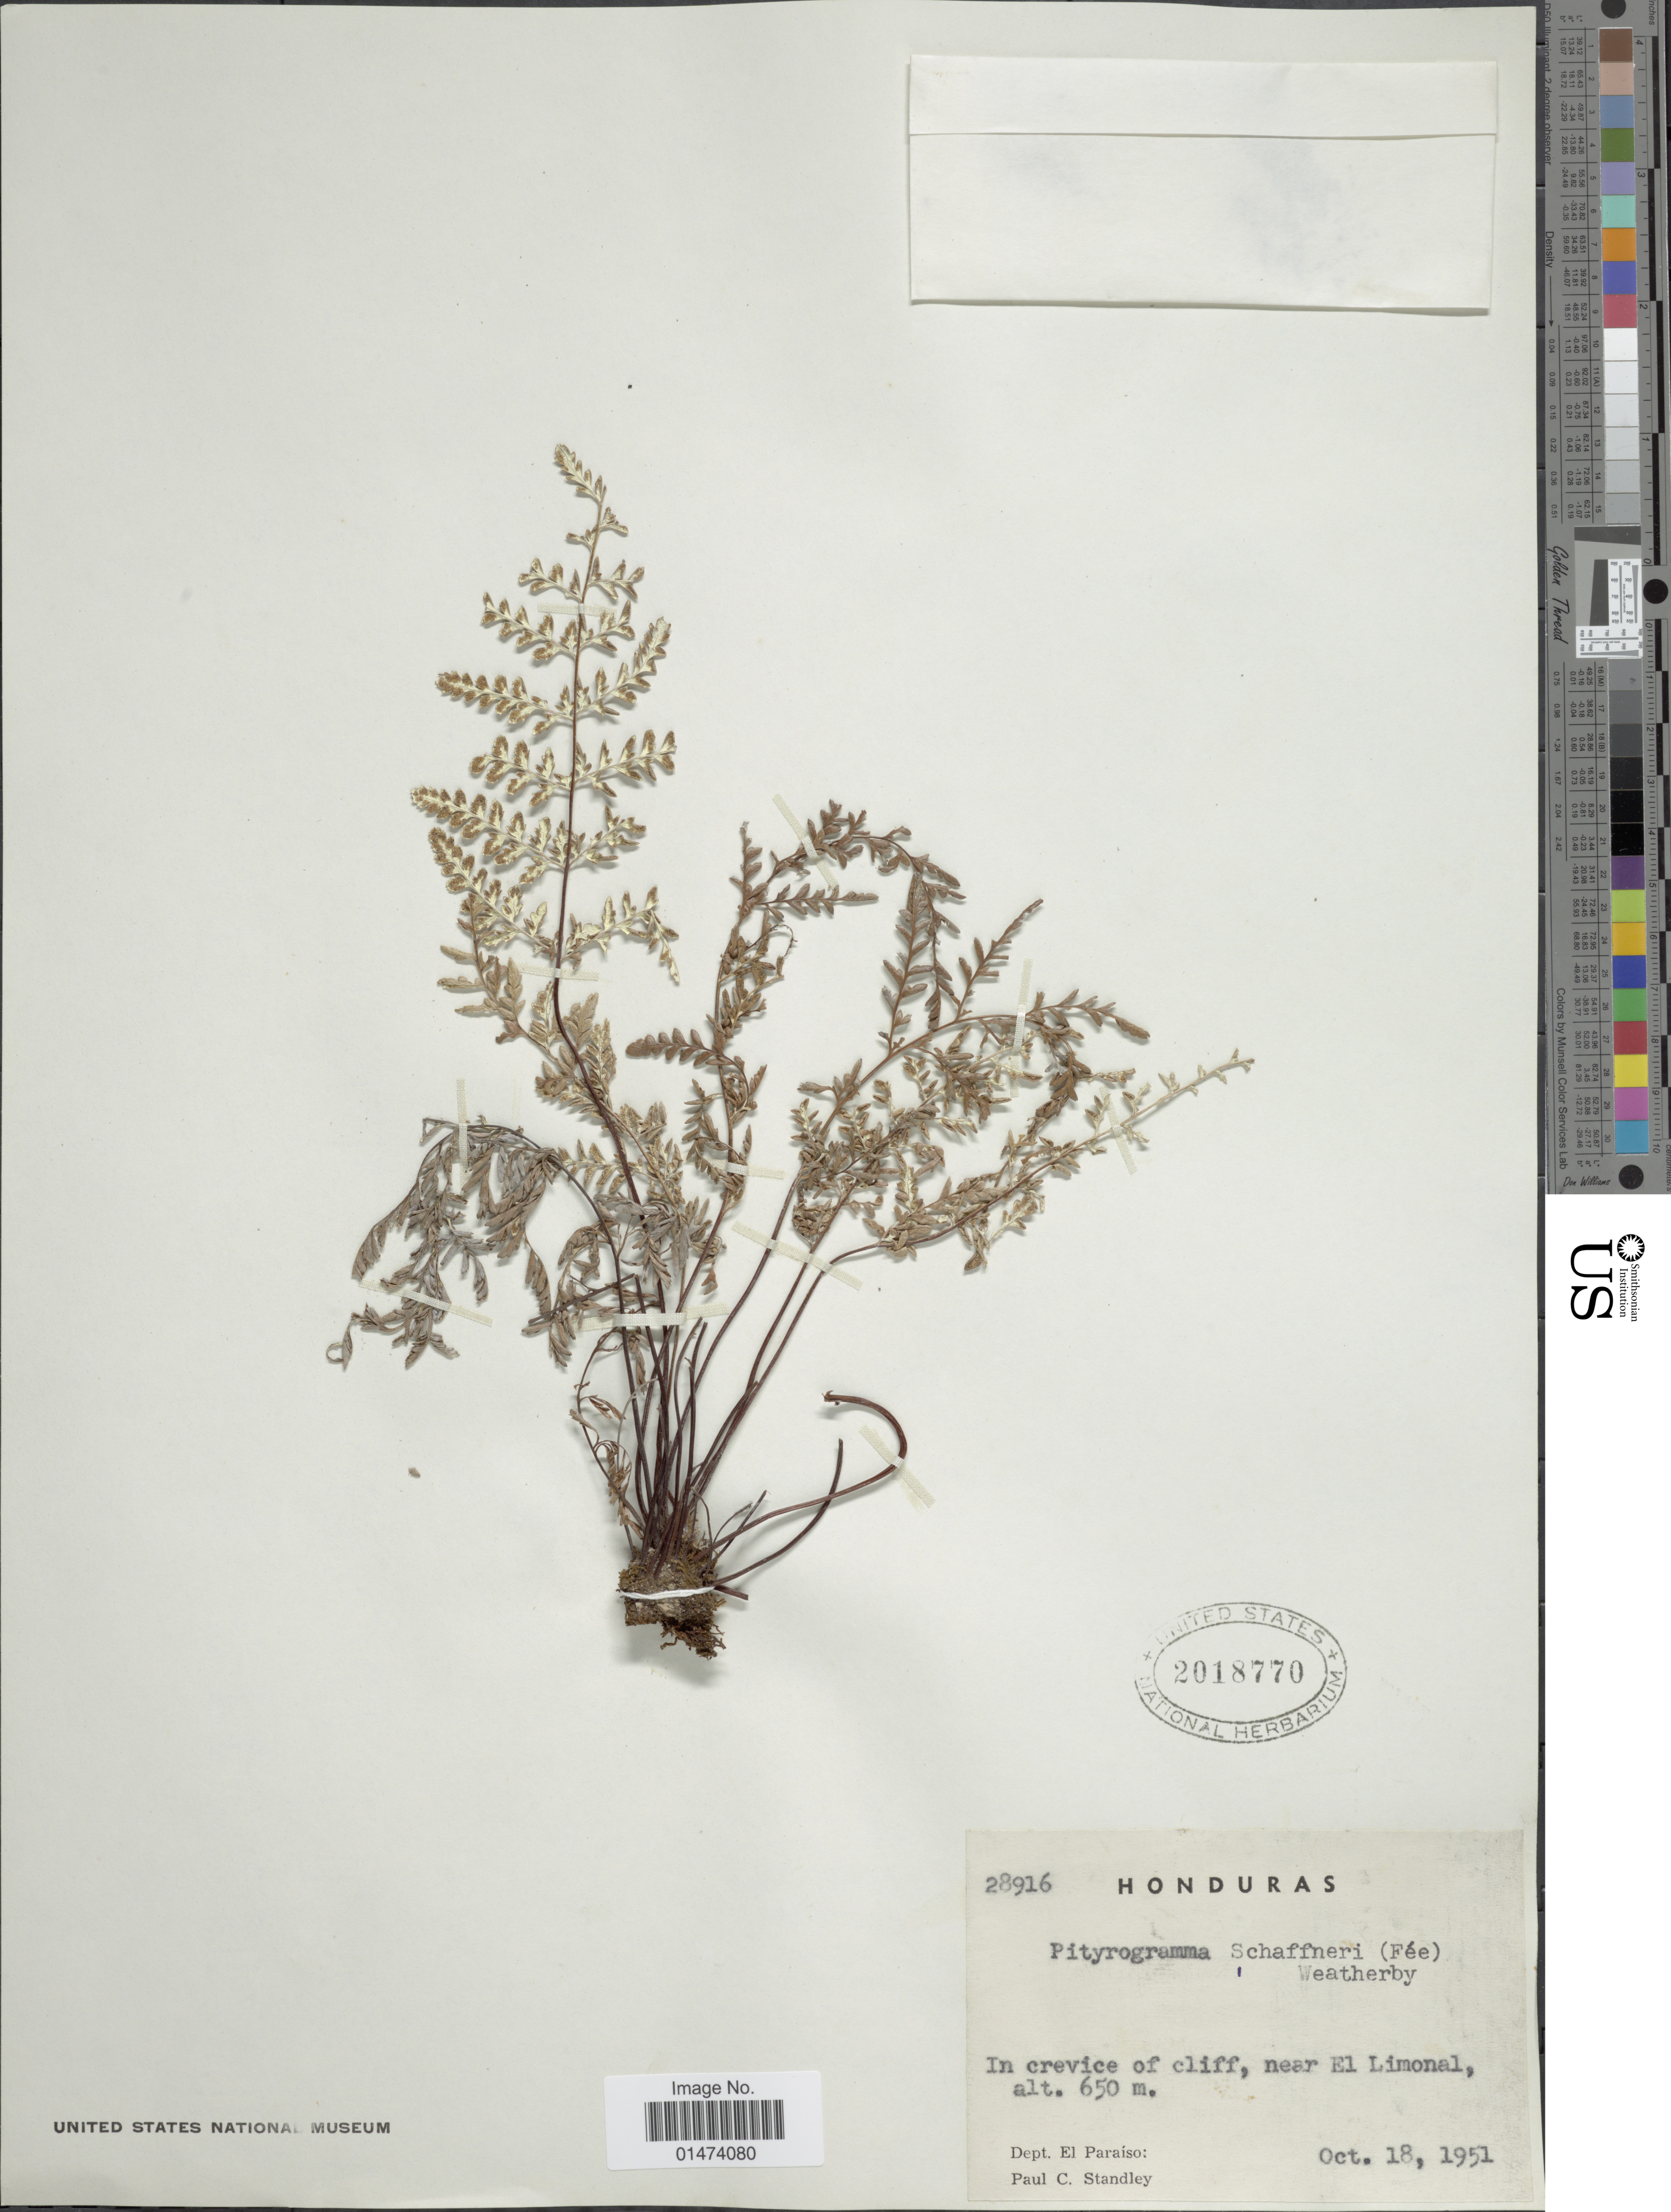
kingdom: Plantae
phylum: Tracheophyta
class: Polypodiopsida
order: Polypodiales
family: Pteridaceae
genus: Pityrogramma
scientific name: Pityrogramma dealbata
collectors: P. C. Standley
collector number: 28916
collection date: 1951-10-18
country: Honduras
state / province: El Paraíso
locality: In crevice of cliff, near El Limonal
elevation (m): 650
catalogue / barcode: US 2018770